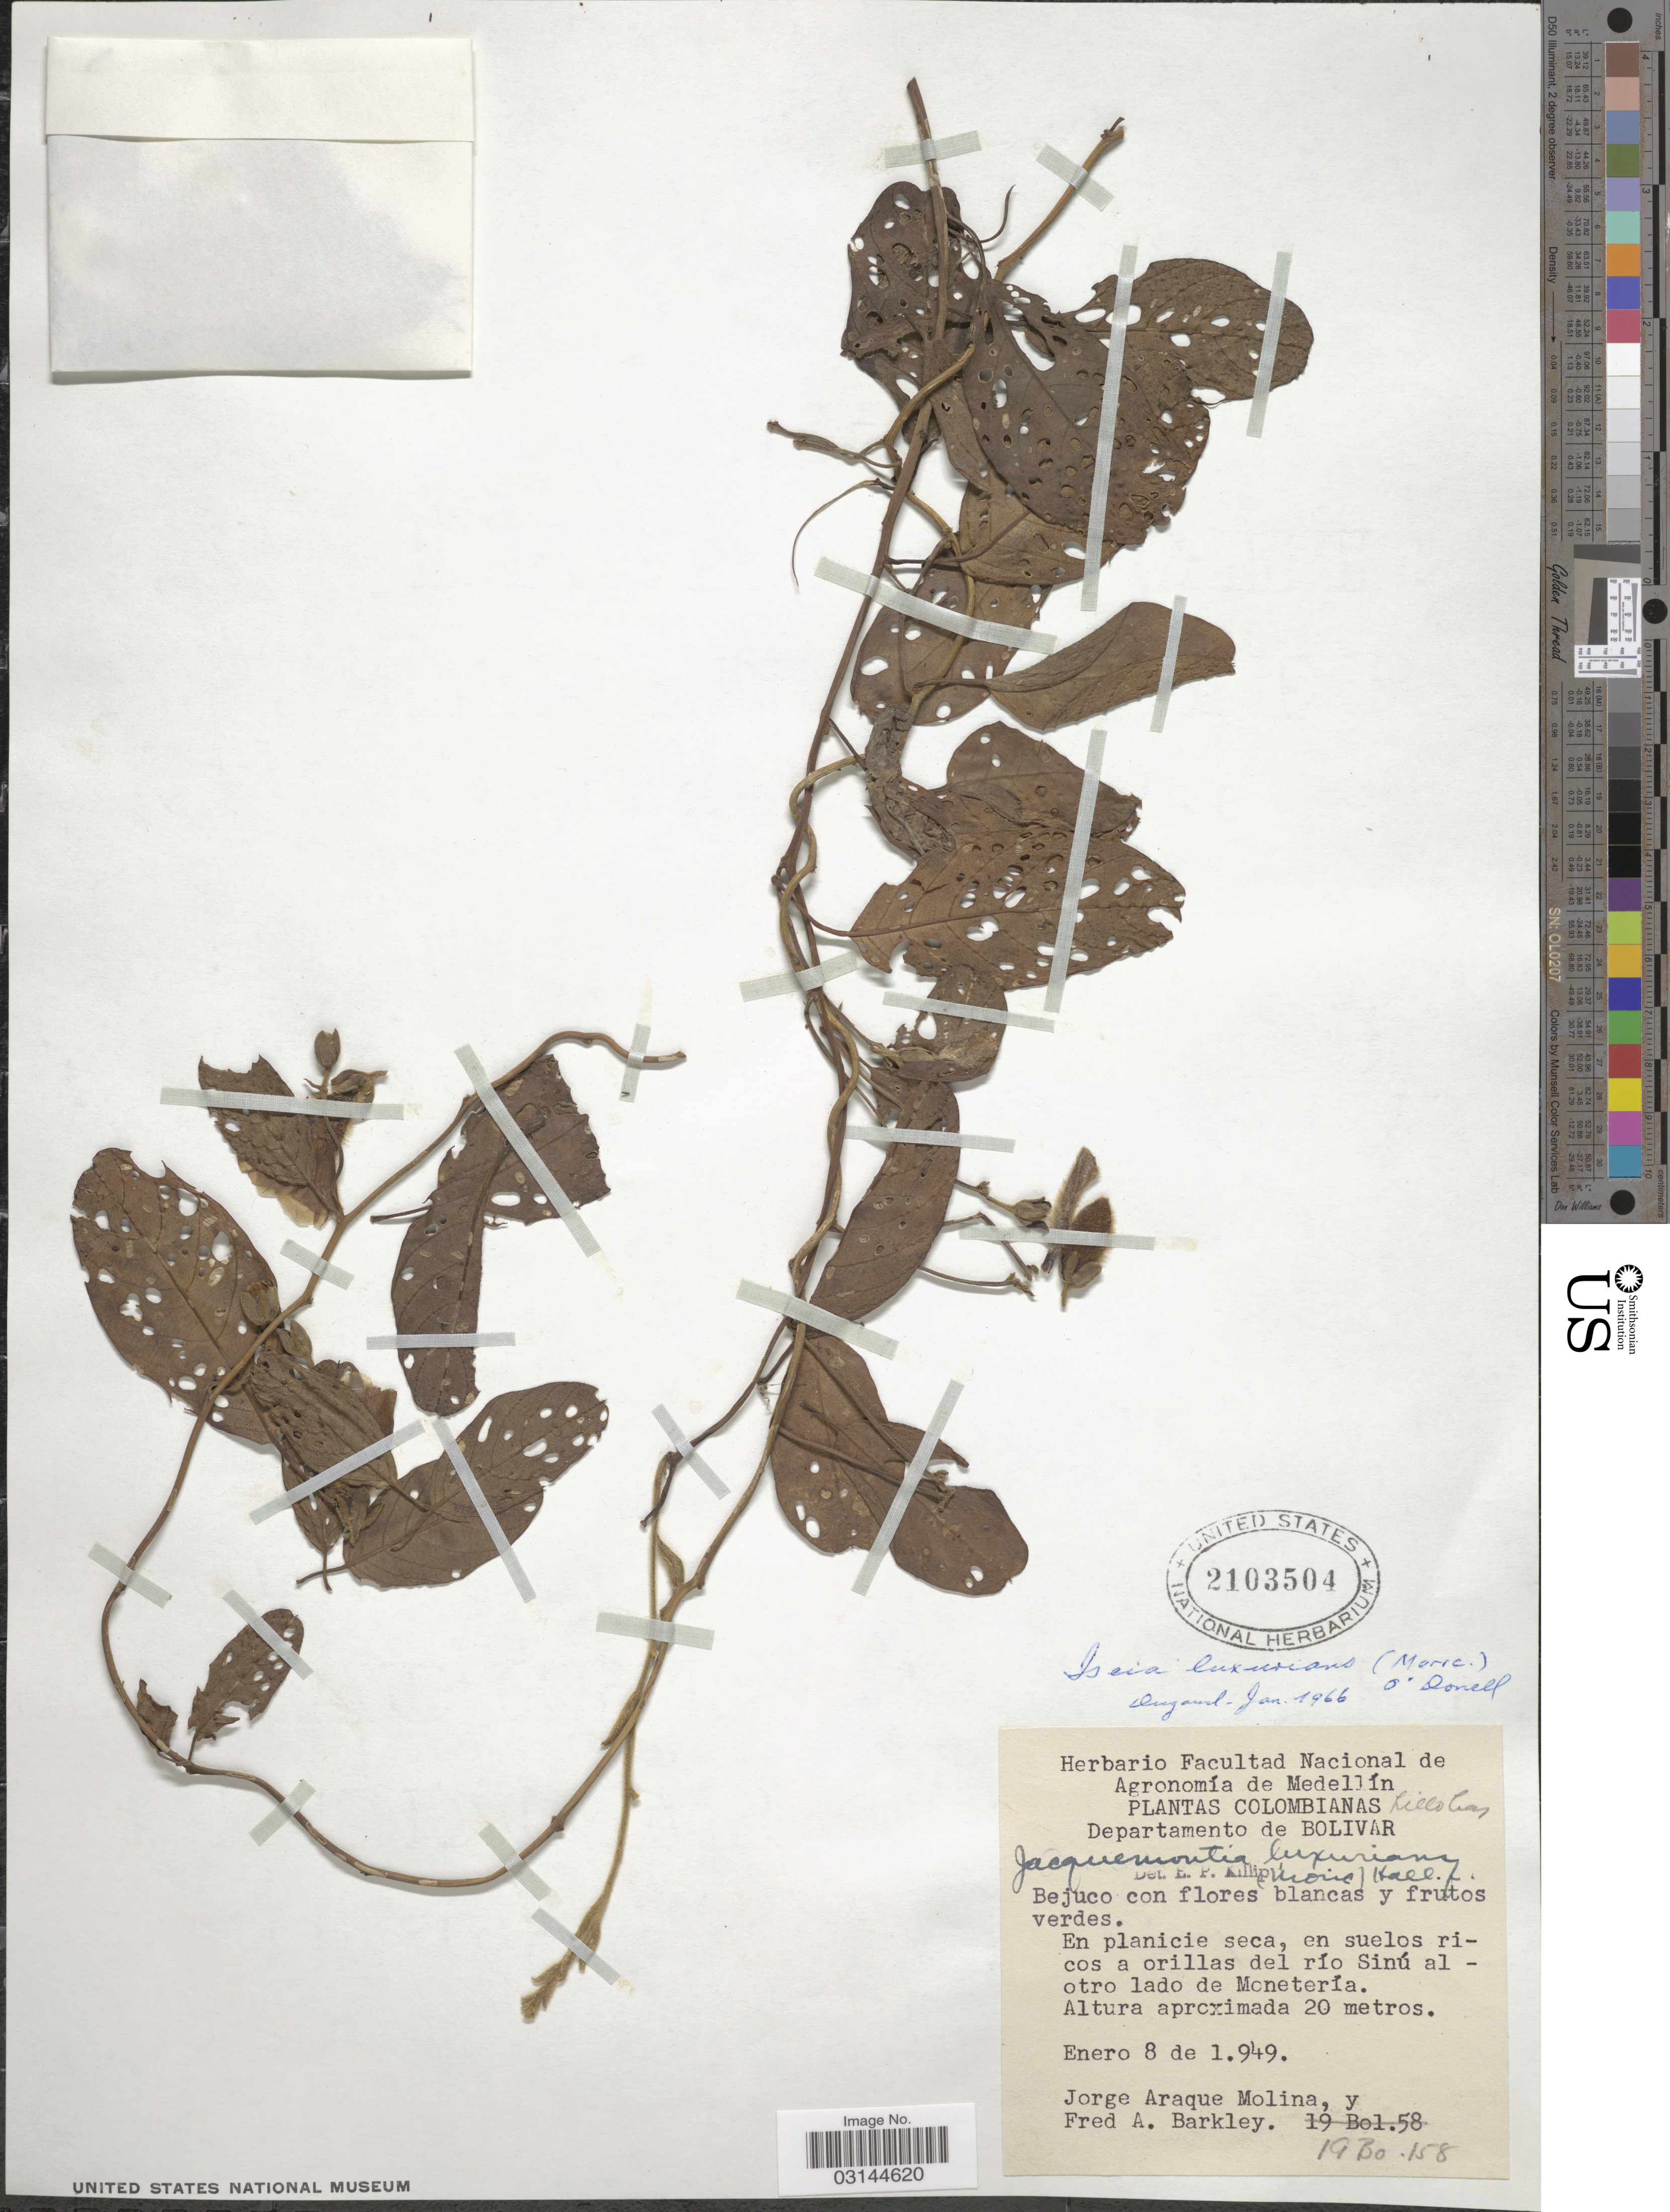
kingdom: Plantae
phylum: Tracheophyta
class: Magnoliopsida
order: Solanales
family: Convolvulaceae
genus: Aniseia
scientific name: Aniseia luxurians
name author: (Moric.) Athiê-Souza & Buril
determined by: Strong, Mark T., (BOT), Smithsonian Institution - National Museum of Natural History (UNITED STATES)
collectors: J. A. Molina & F. A. Barkley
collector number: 19Bo158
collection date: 1949-01-08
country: Colombia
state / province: Bolívar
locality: Departamento de Bolivar. Orillas del río Sinú alotro lado de Monetería.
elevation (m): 20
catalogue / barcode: US 2103504